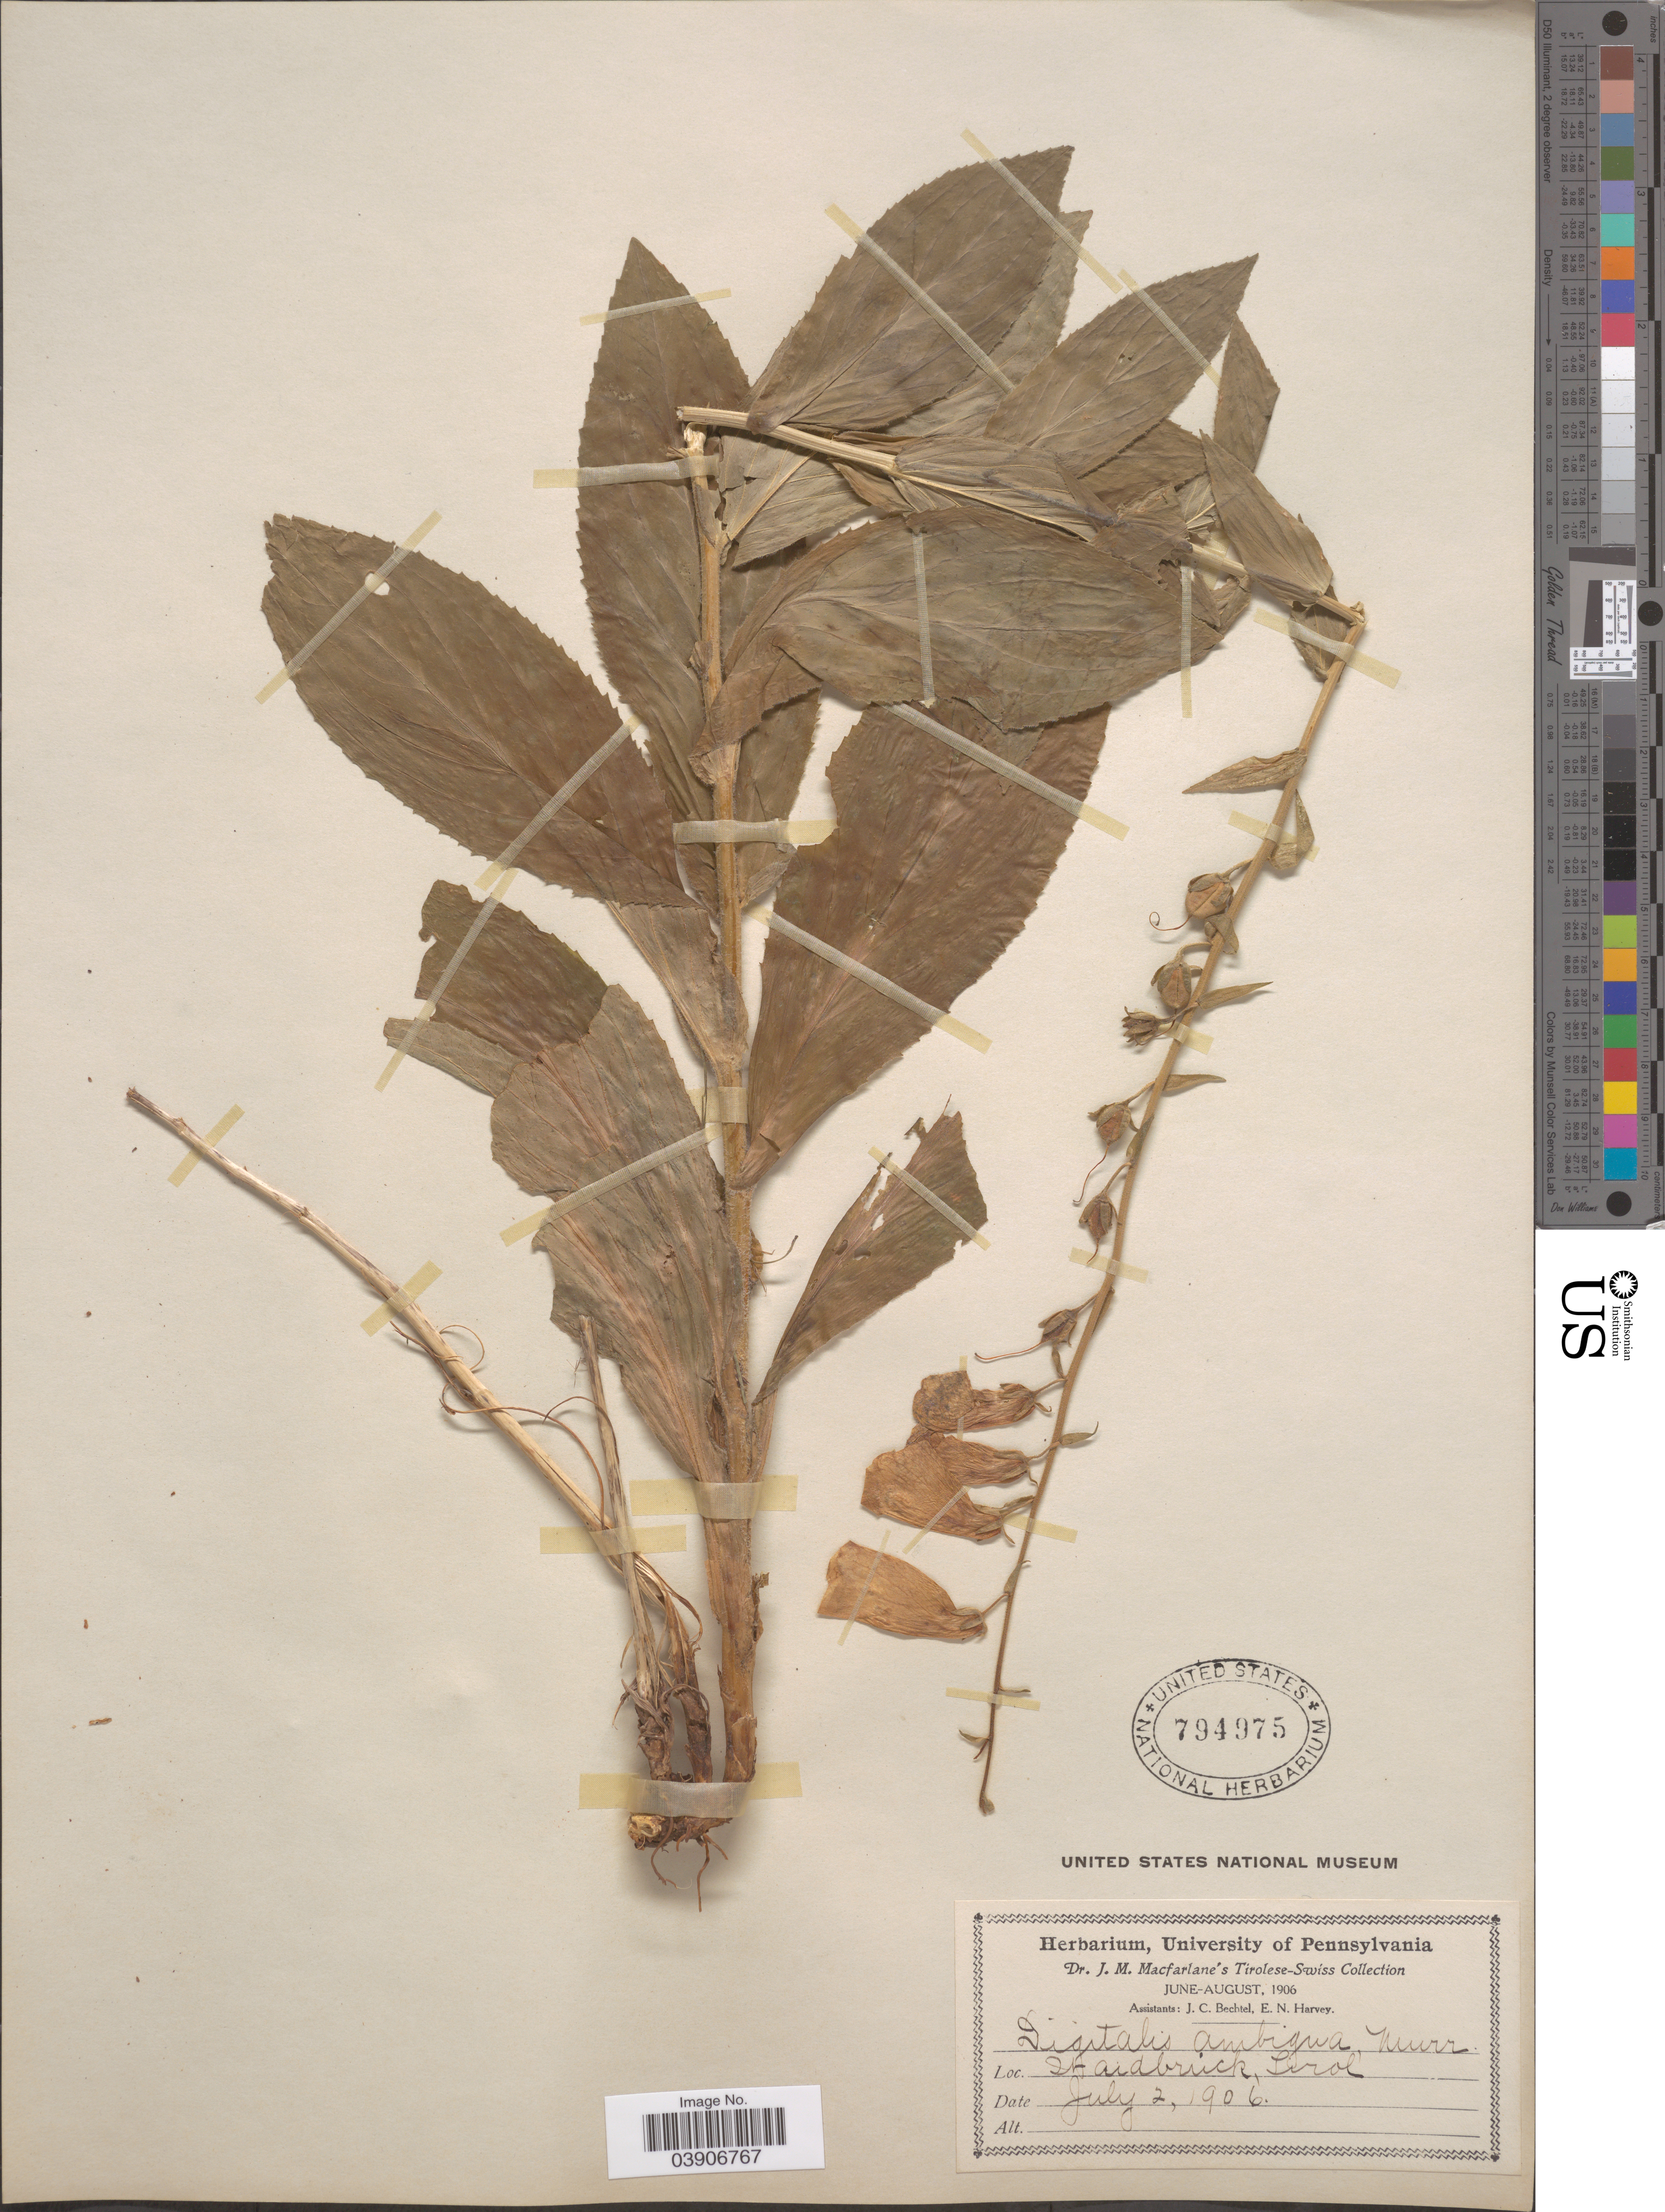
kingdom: Plantae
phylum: Tracheophyta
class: Magnoliopsida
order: Lamiales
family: Plantaginaceae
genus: Digitalis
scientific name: Digitalis ambigua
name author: Murray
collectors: J. Macfarlane, J. Bechtel & E. Harvey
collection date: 1906-07-02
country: Austria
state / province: Tirol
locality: Tirolese-Swiss. Staidbruck [Waidbruck], Tirol.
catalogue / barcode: US 794975